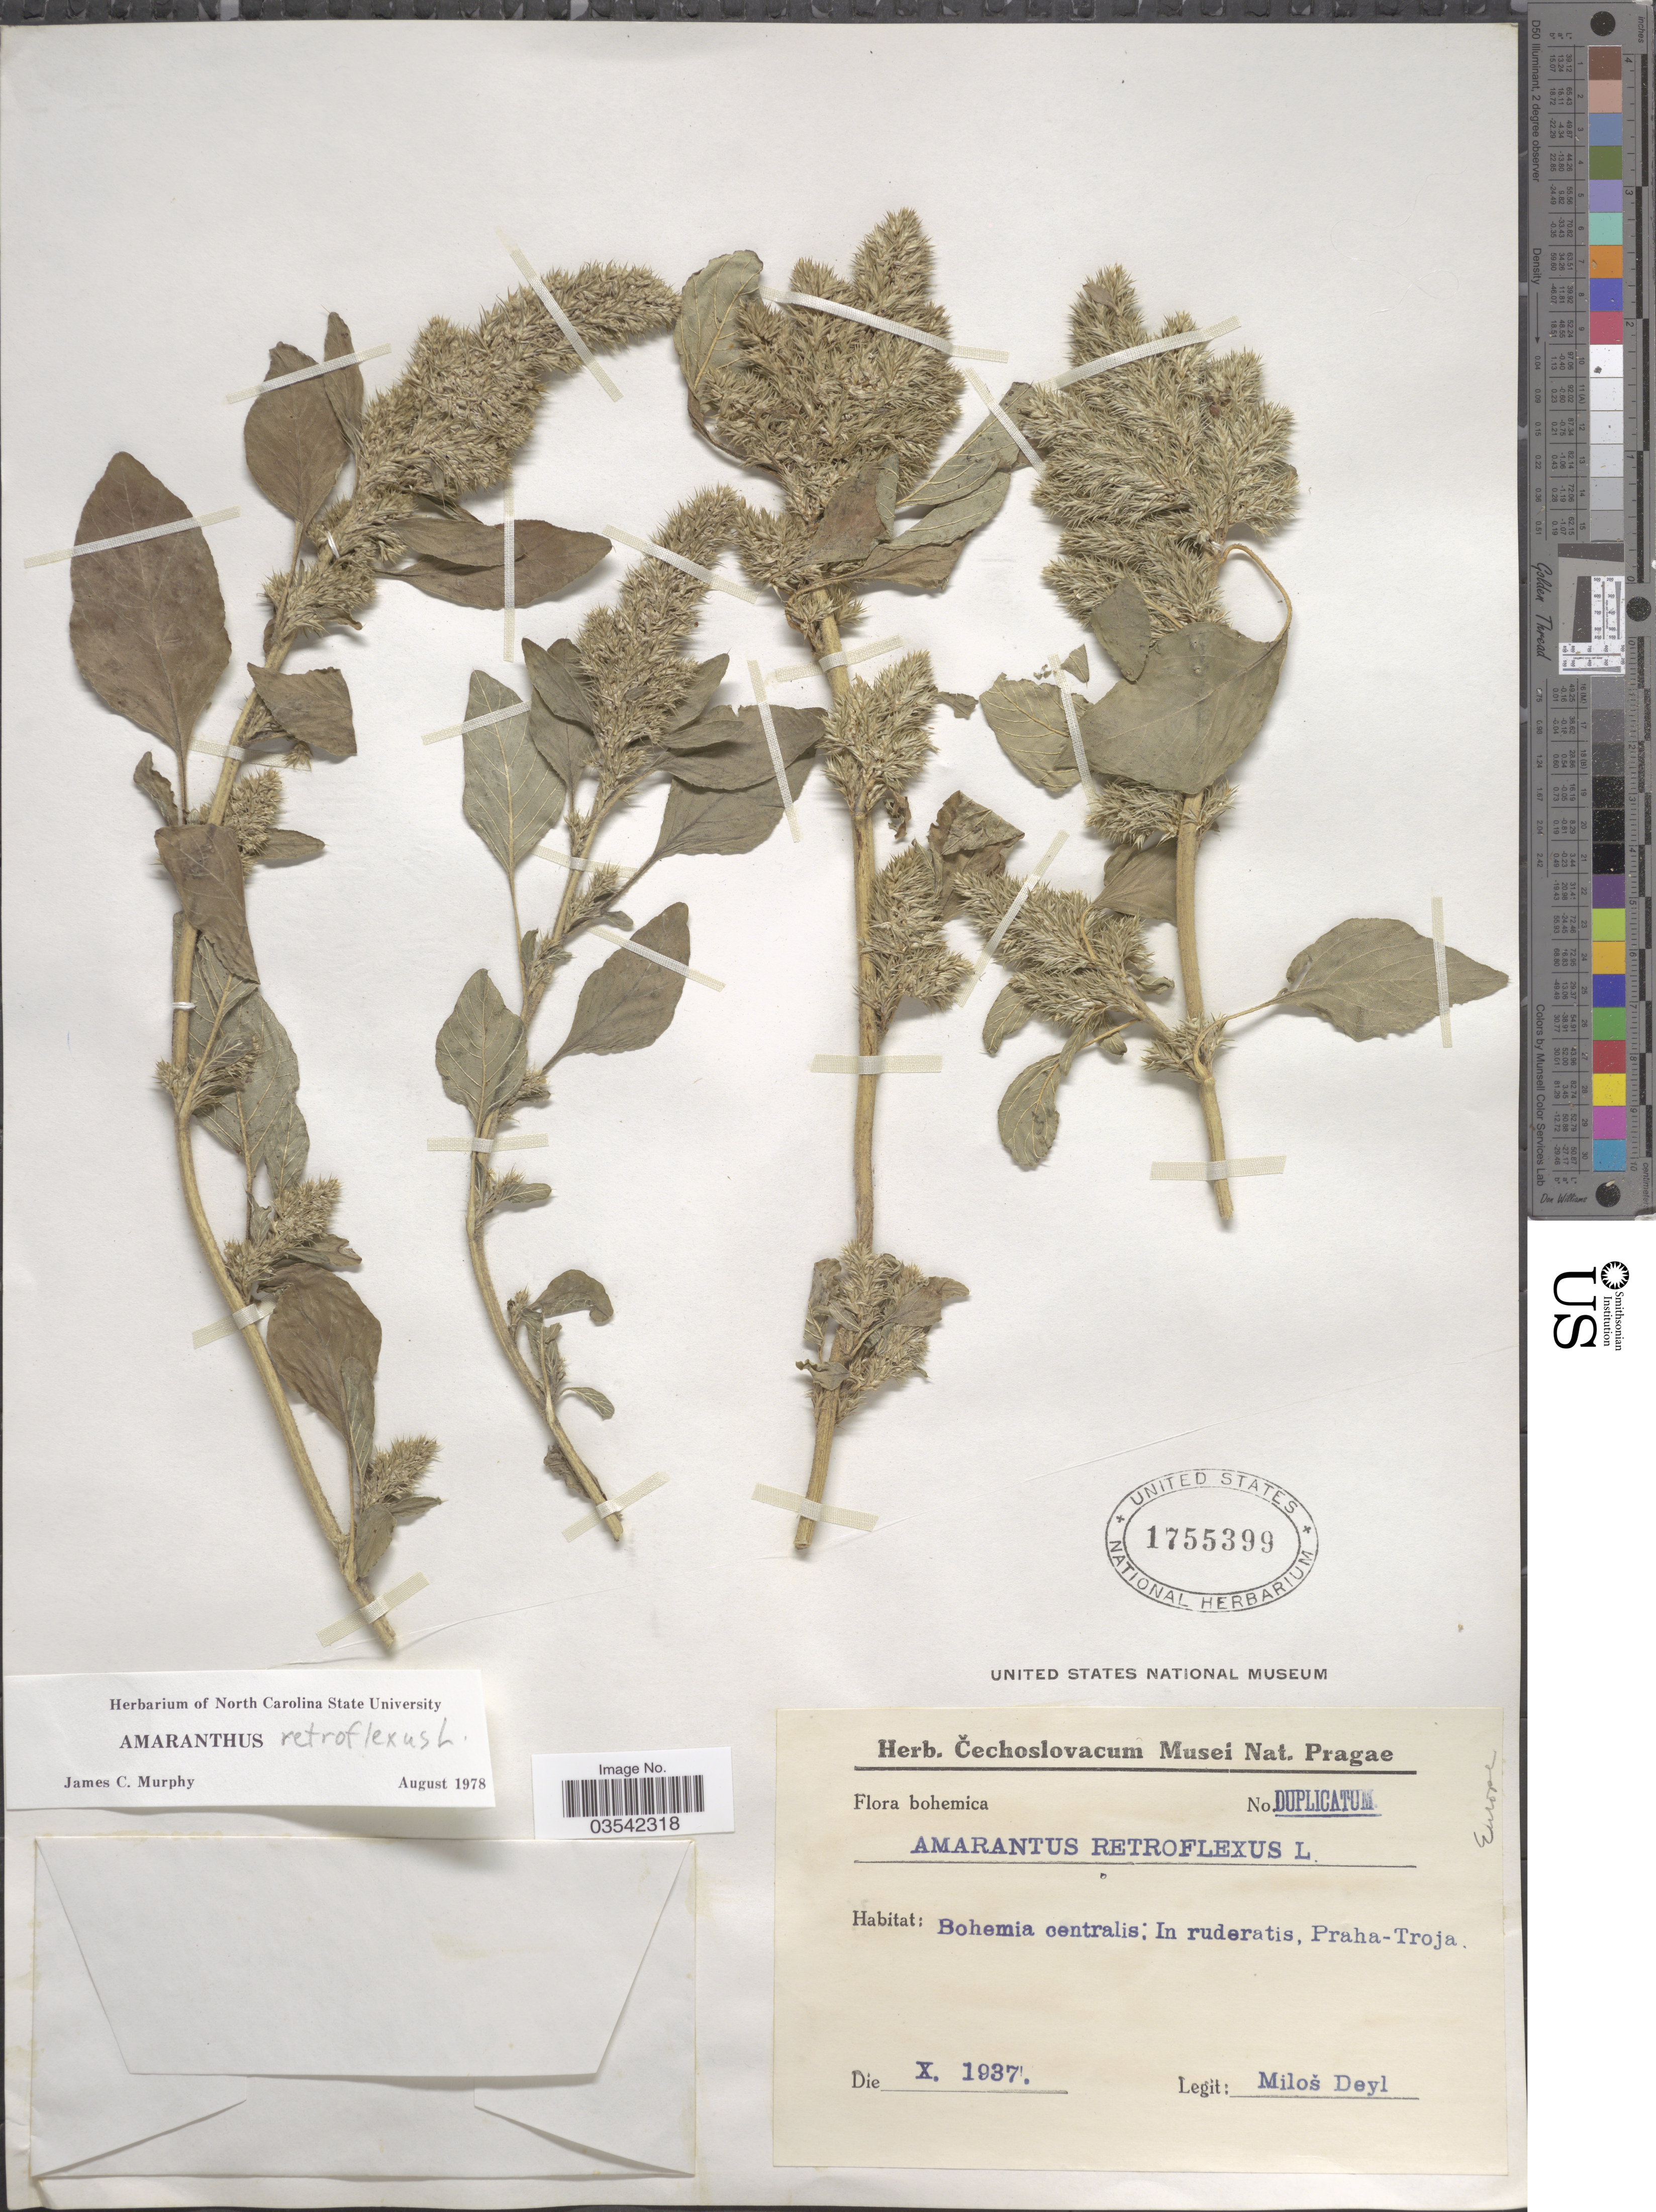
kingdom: Plantae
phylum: Tracheophyta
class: Magnoliopsida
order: Caryophyllales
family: Amaranthaceae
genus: Amaranthus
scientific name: Amaranthus retroflexus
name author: L.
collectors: M. Deyl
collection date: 1937-10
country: Czechia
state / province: Central Bohemian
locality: Bohemica. Bohemia centralis: In ruderatis, Praha-Troja.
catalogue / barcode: US 1755399